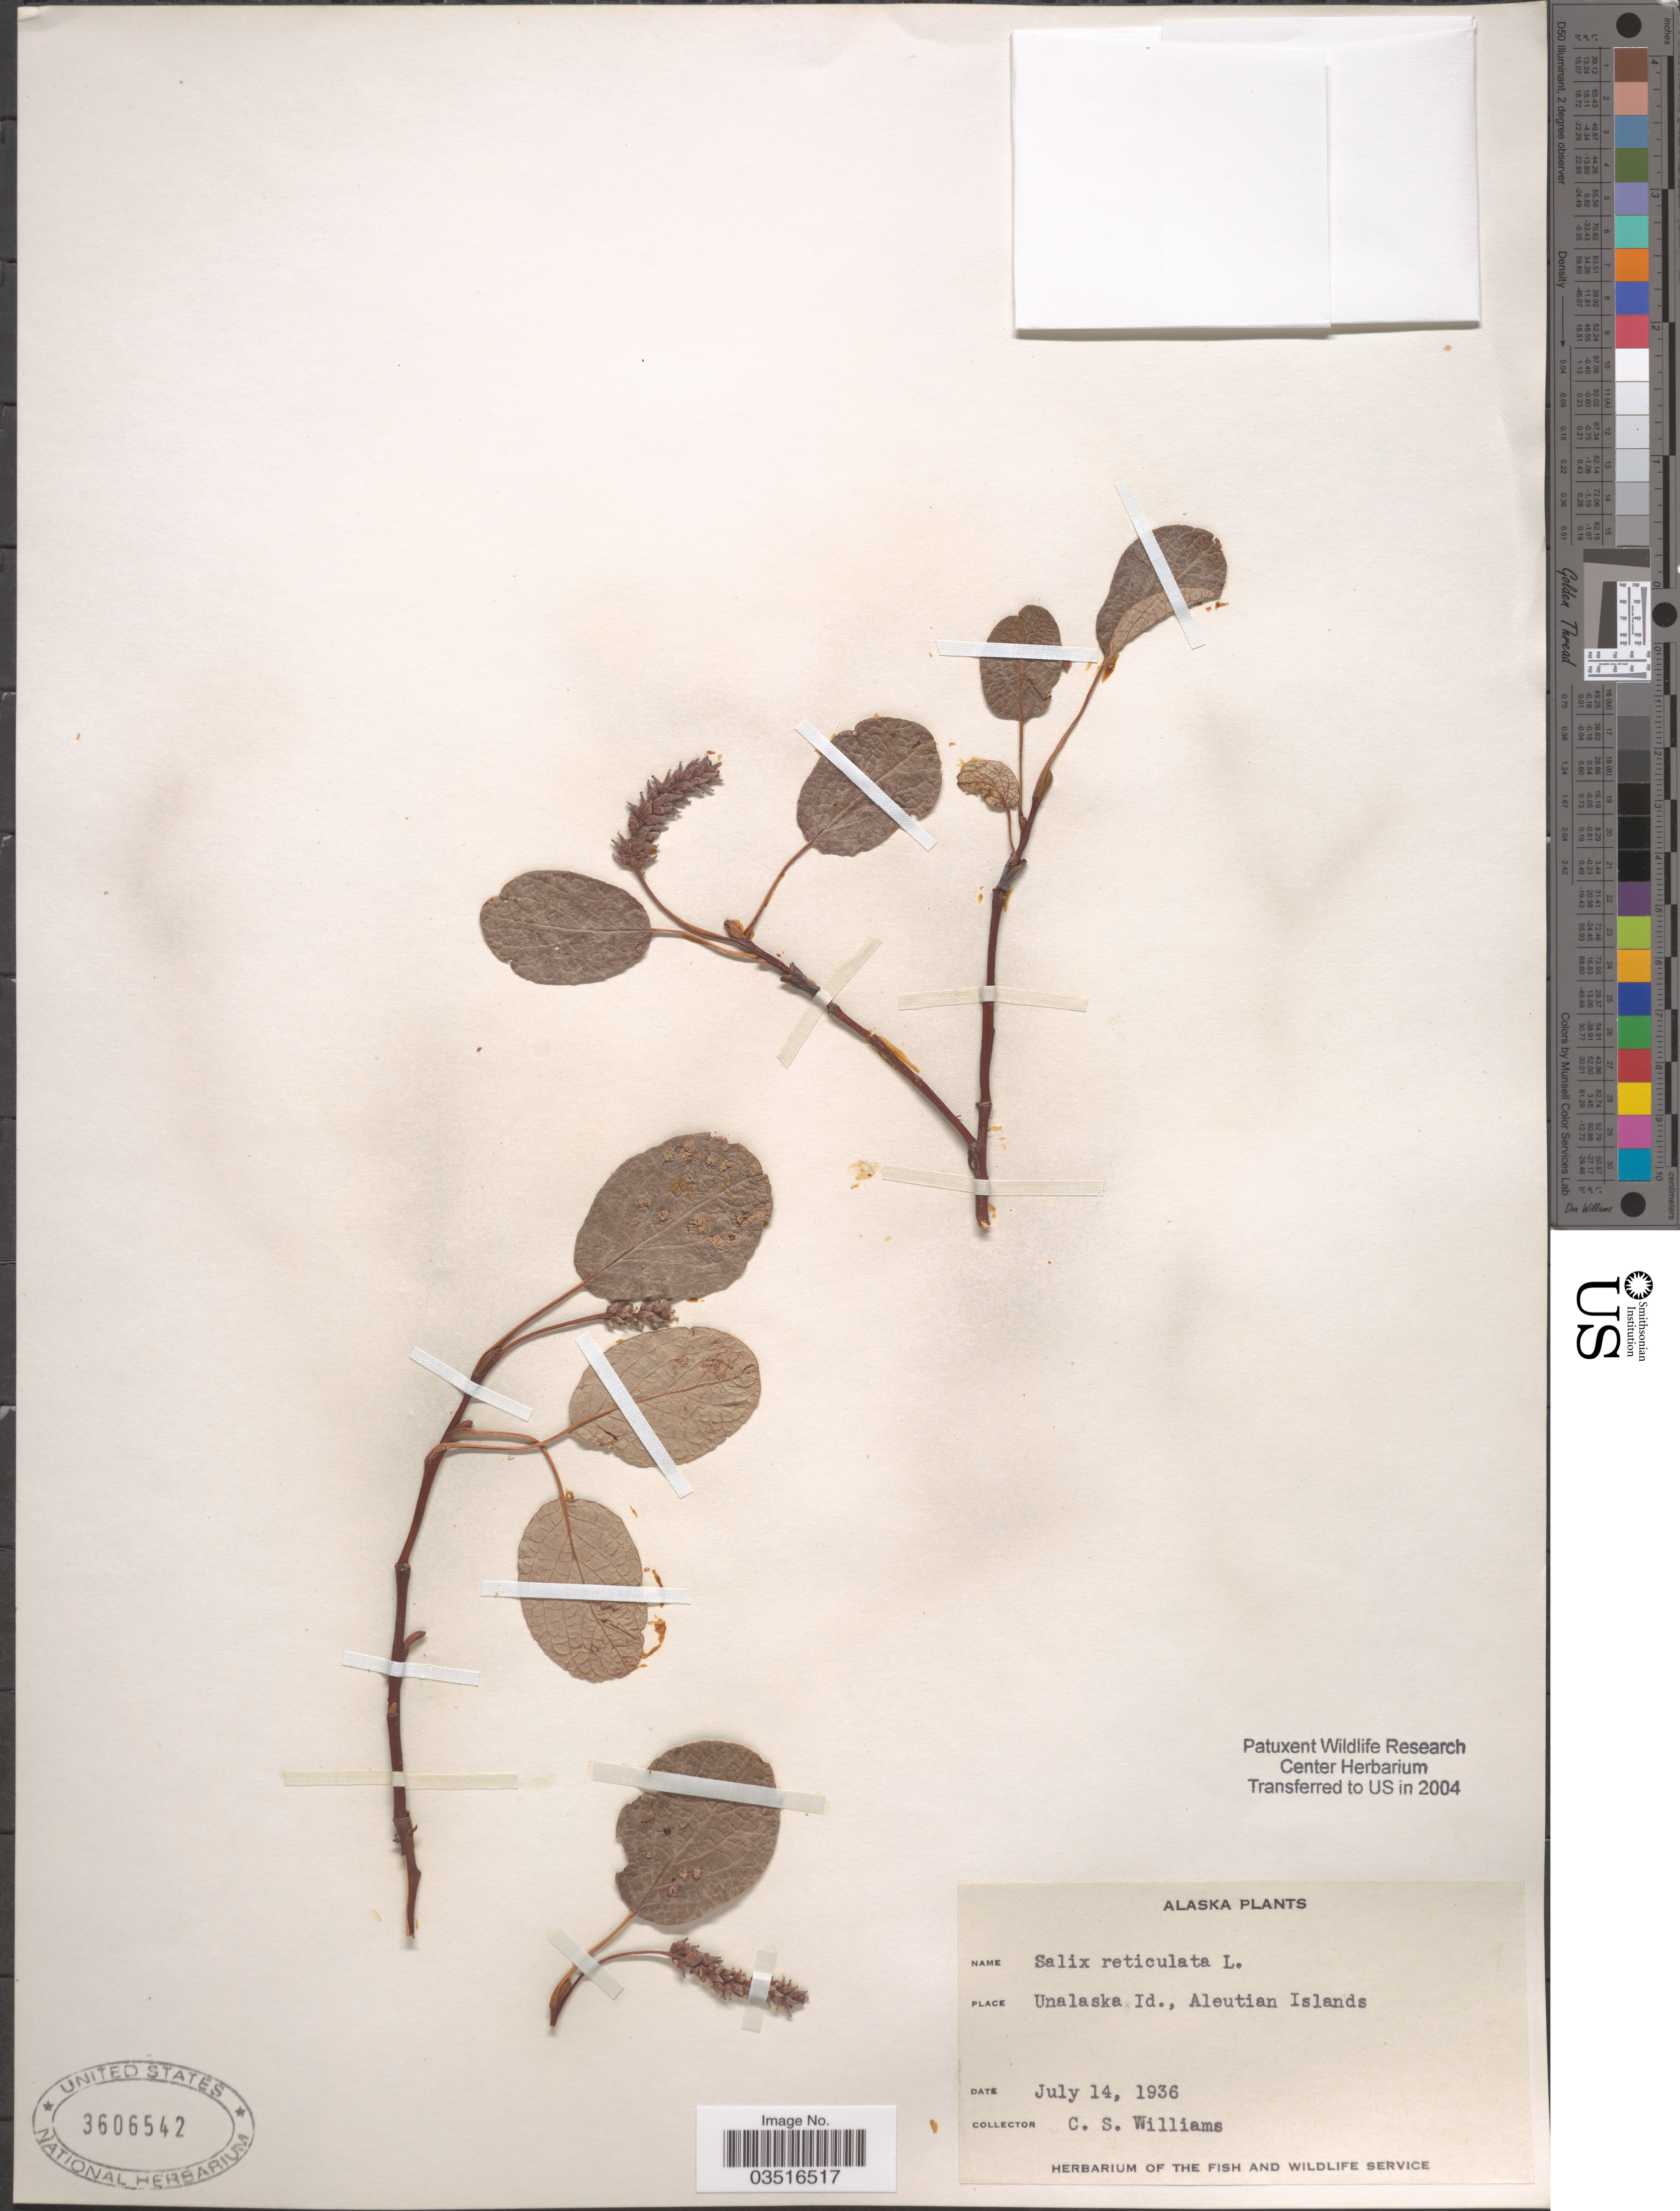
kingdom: Plantae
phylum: Tracheophyta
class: Magnoliopsida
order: Malpighiales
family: Salicaceae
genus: Salix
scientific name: Salix reticulata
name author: L.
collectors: C. Williams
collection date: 1936-07-14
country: United States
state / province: Alaska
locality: Unalaska Id., Aleutian Islands.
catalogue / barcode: US 3606542